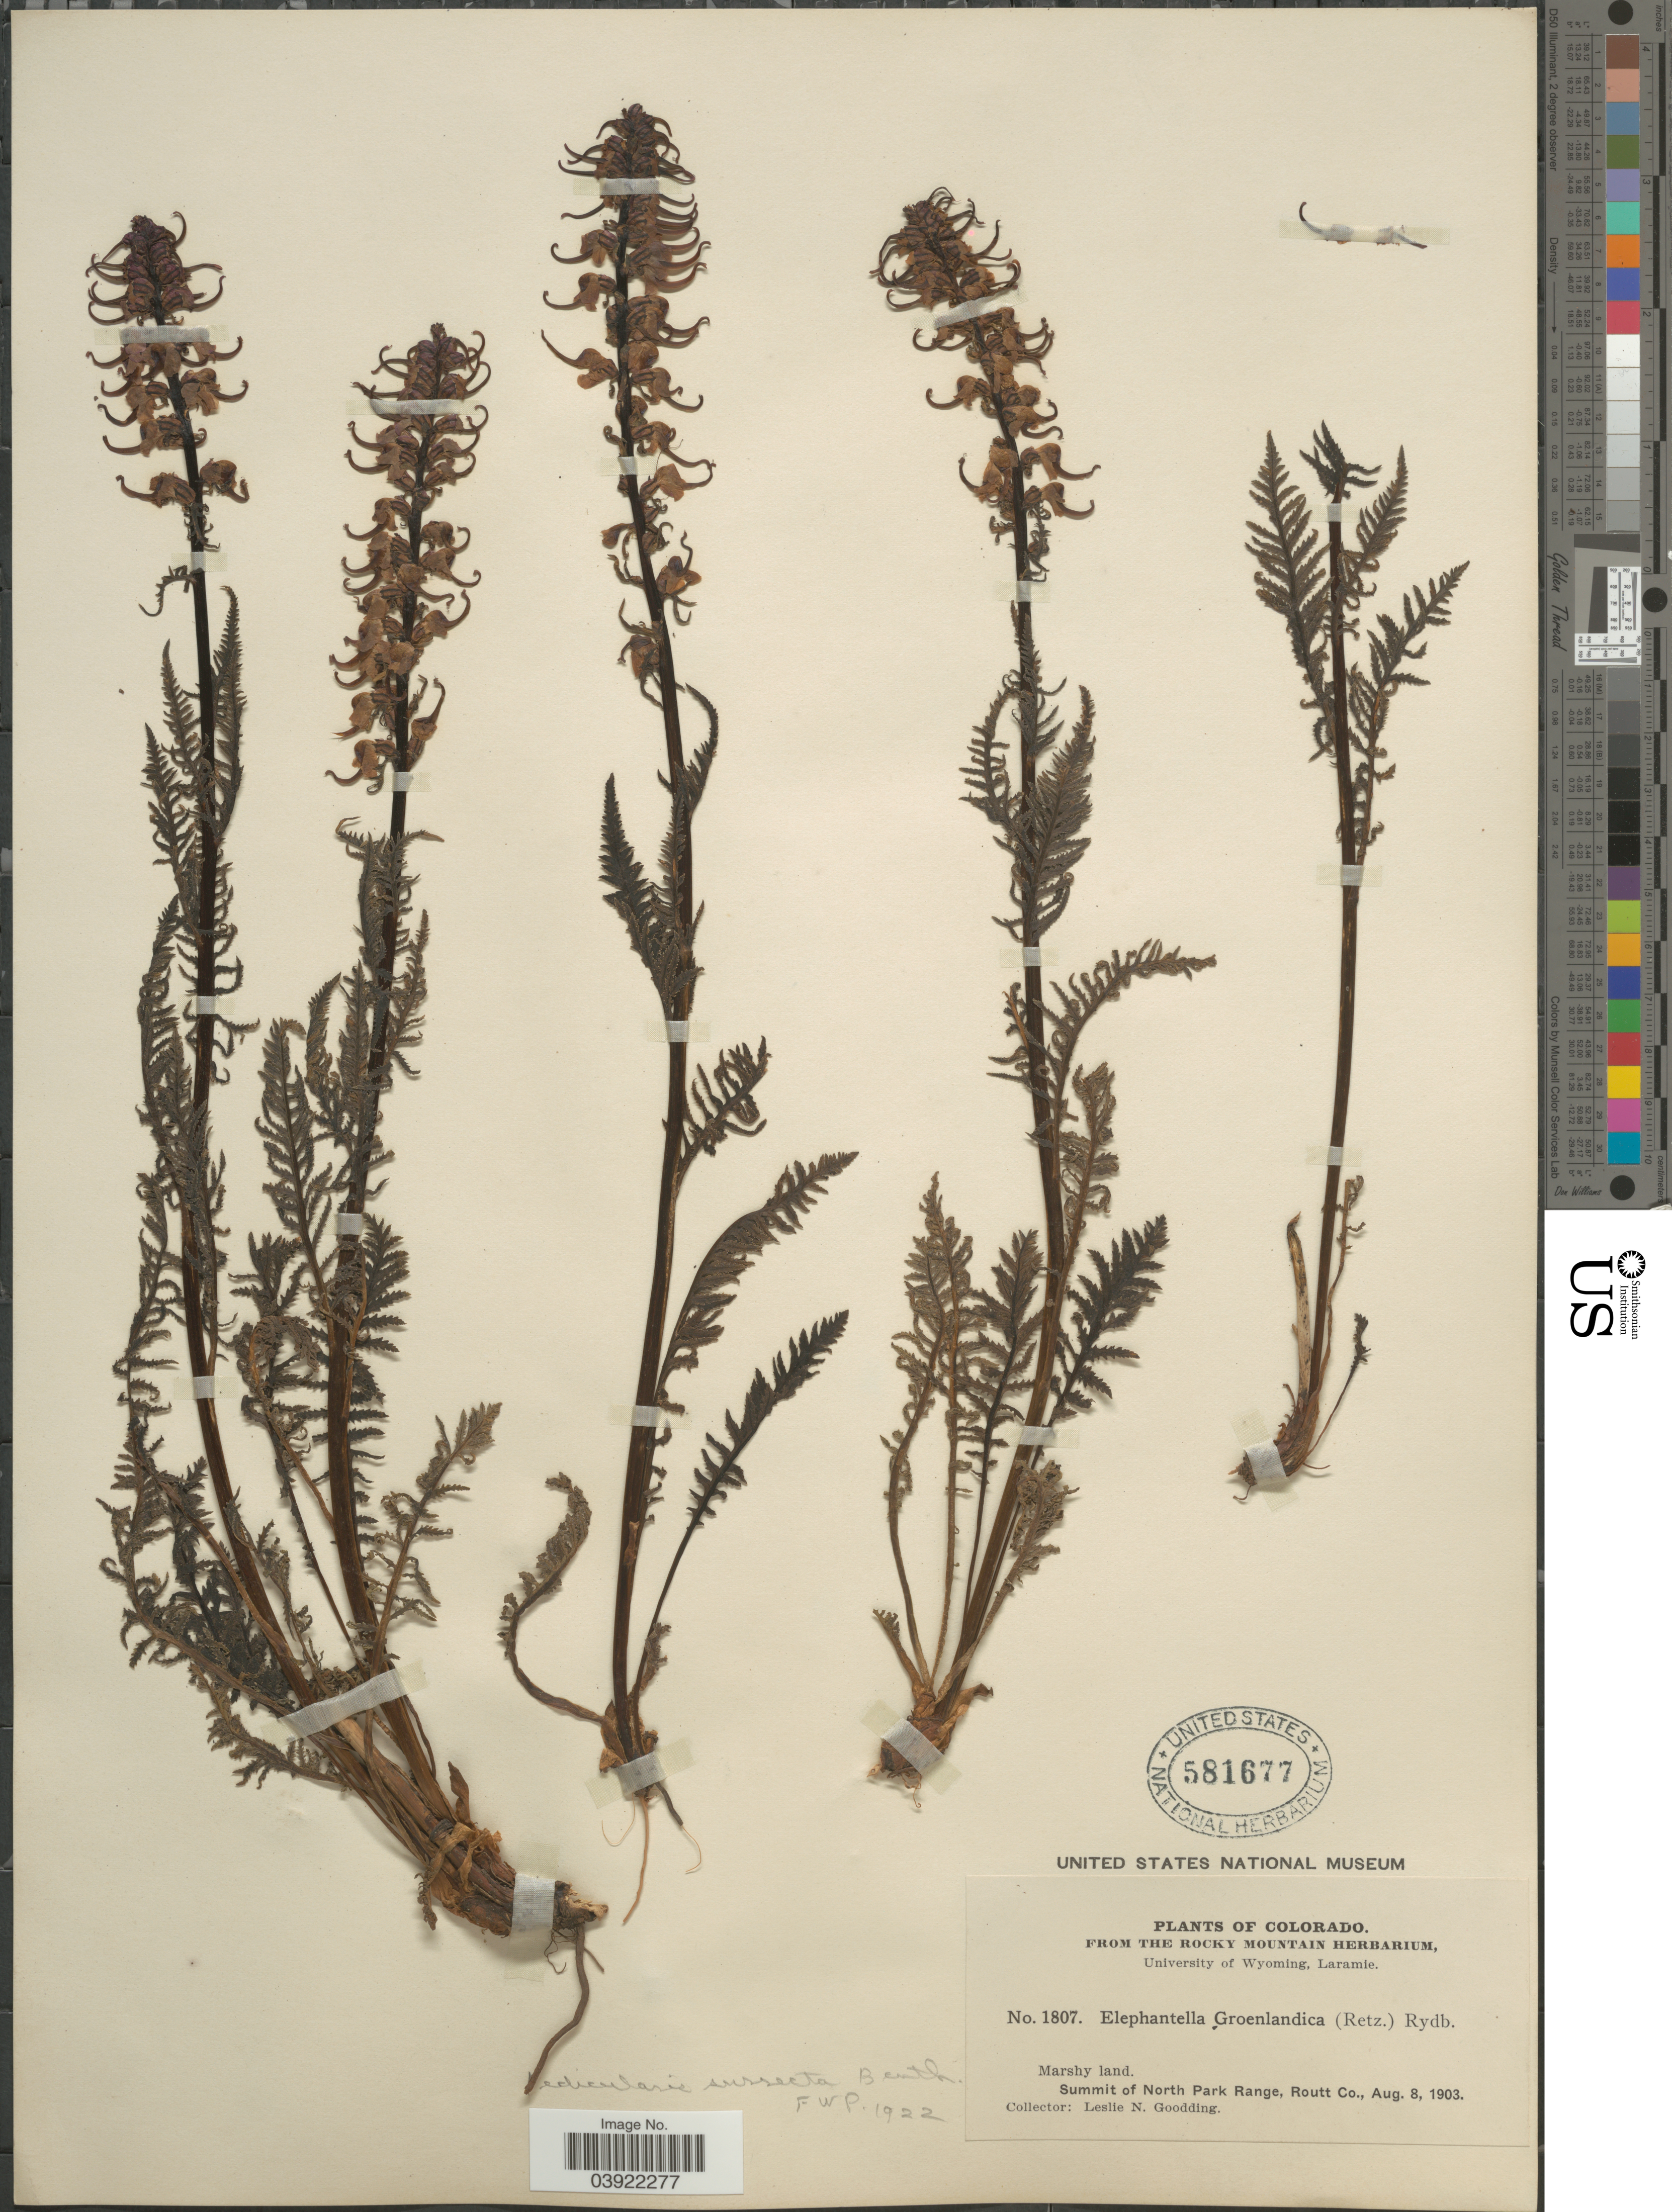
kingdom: Plantae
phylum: Tracheophyta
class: Magnoliopsida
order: Lamiales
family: Orobanchaceae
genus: Pedicularis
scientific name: Pedicularis groenlandica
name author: Retz.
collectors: L. N. Goodding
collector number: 1807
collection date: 1903-08-08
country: United States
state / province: Colorado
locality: Summit of North Park Range, Routt Co.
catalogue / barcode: US 581677